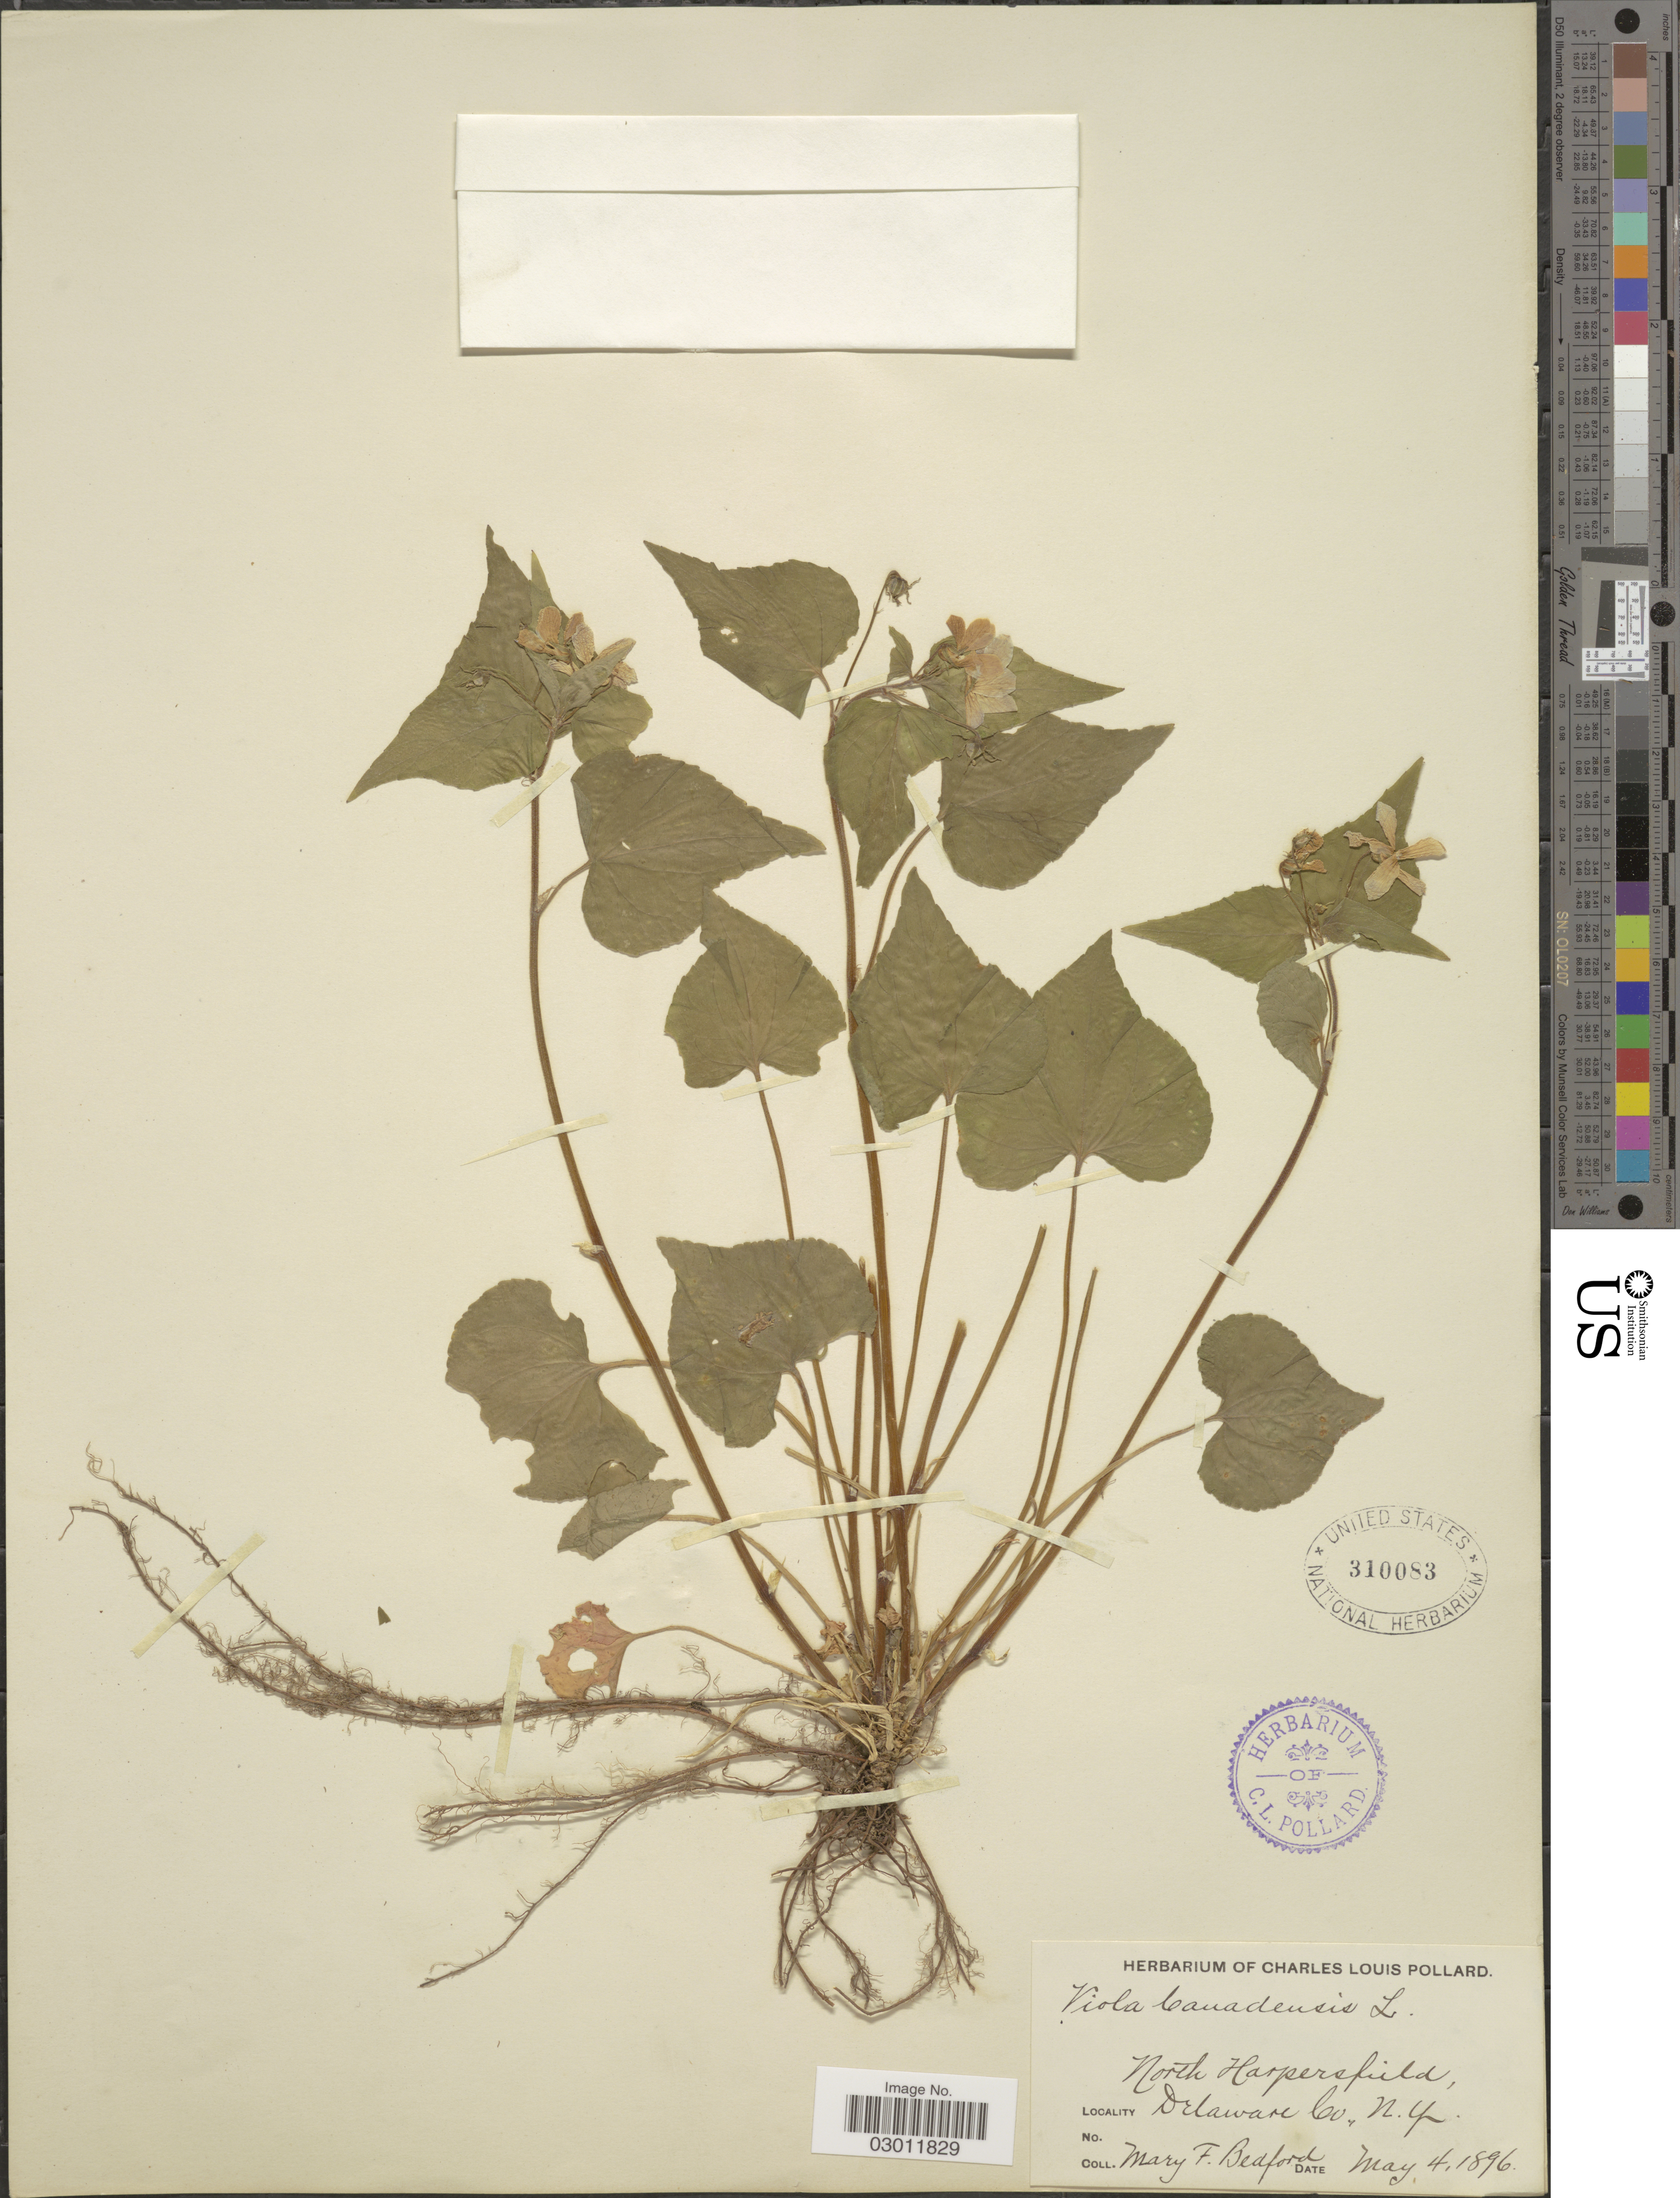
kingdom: Plantae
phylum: Tracheophyta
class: Magnoliopsida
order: Malpighiales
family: Violaceae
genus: Viola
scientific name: Viola canadensis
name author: L.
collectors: M. Bedford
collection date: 1896-05-04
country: United States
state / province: New York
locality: North Harpersfield, Delaware Co., N.Y.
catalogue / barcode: US 310083